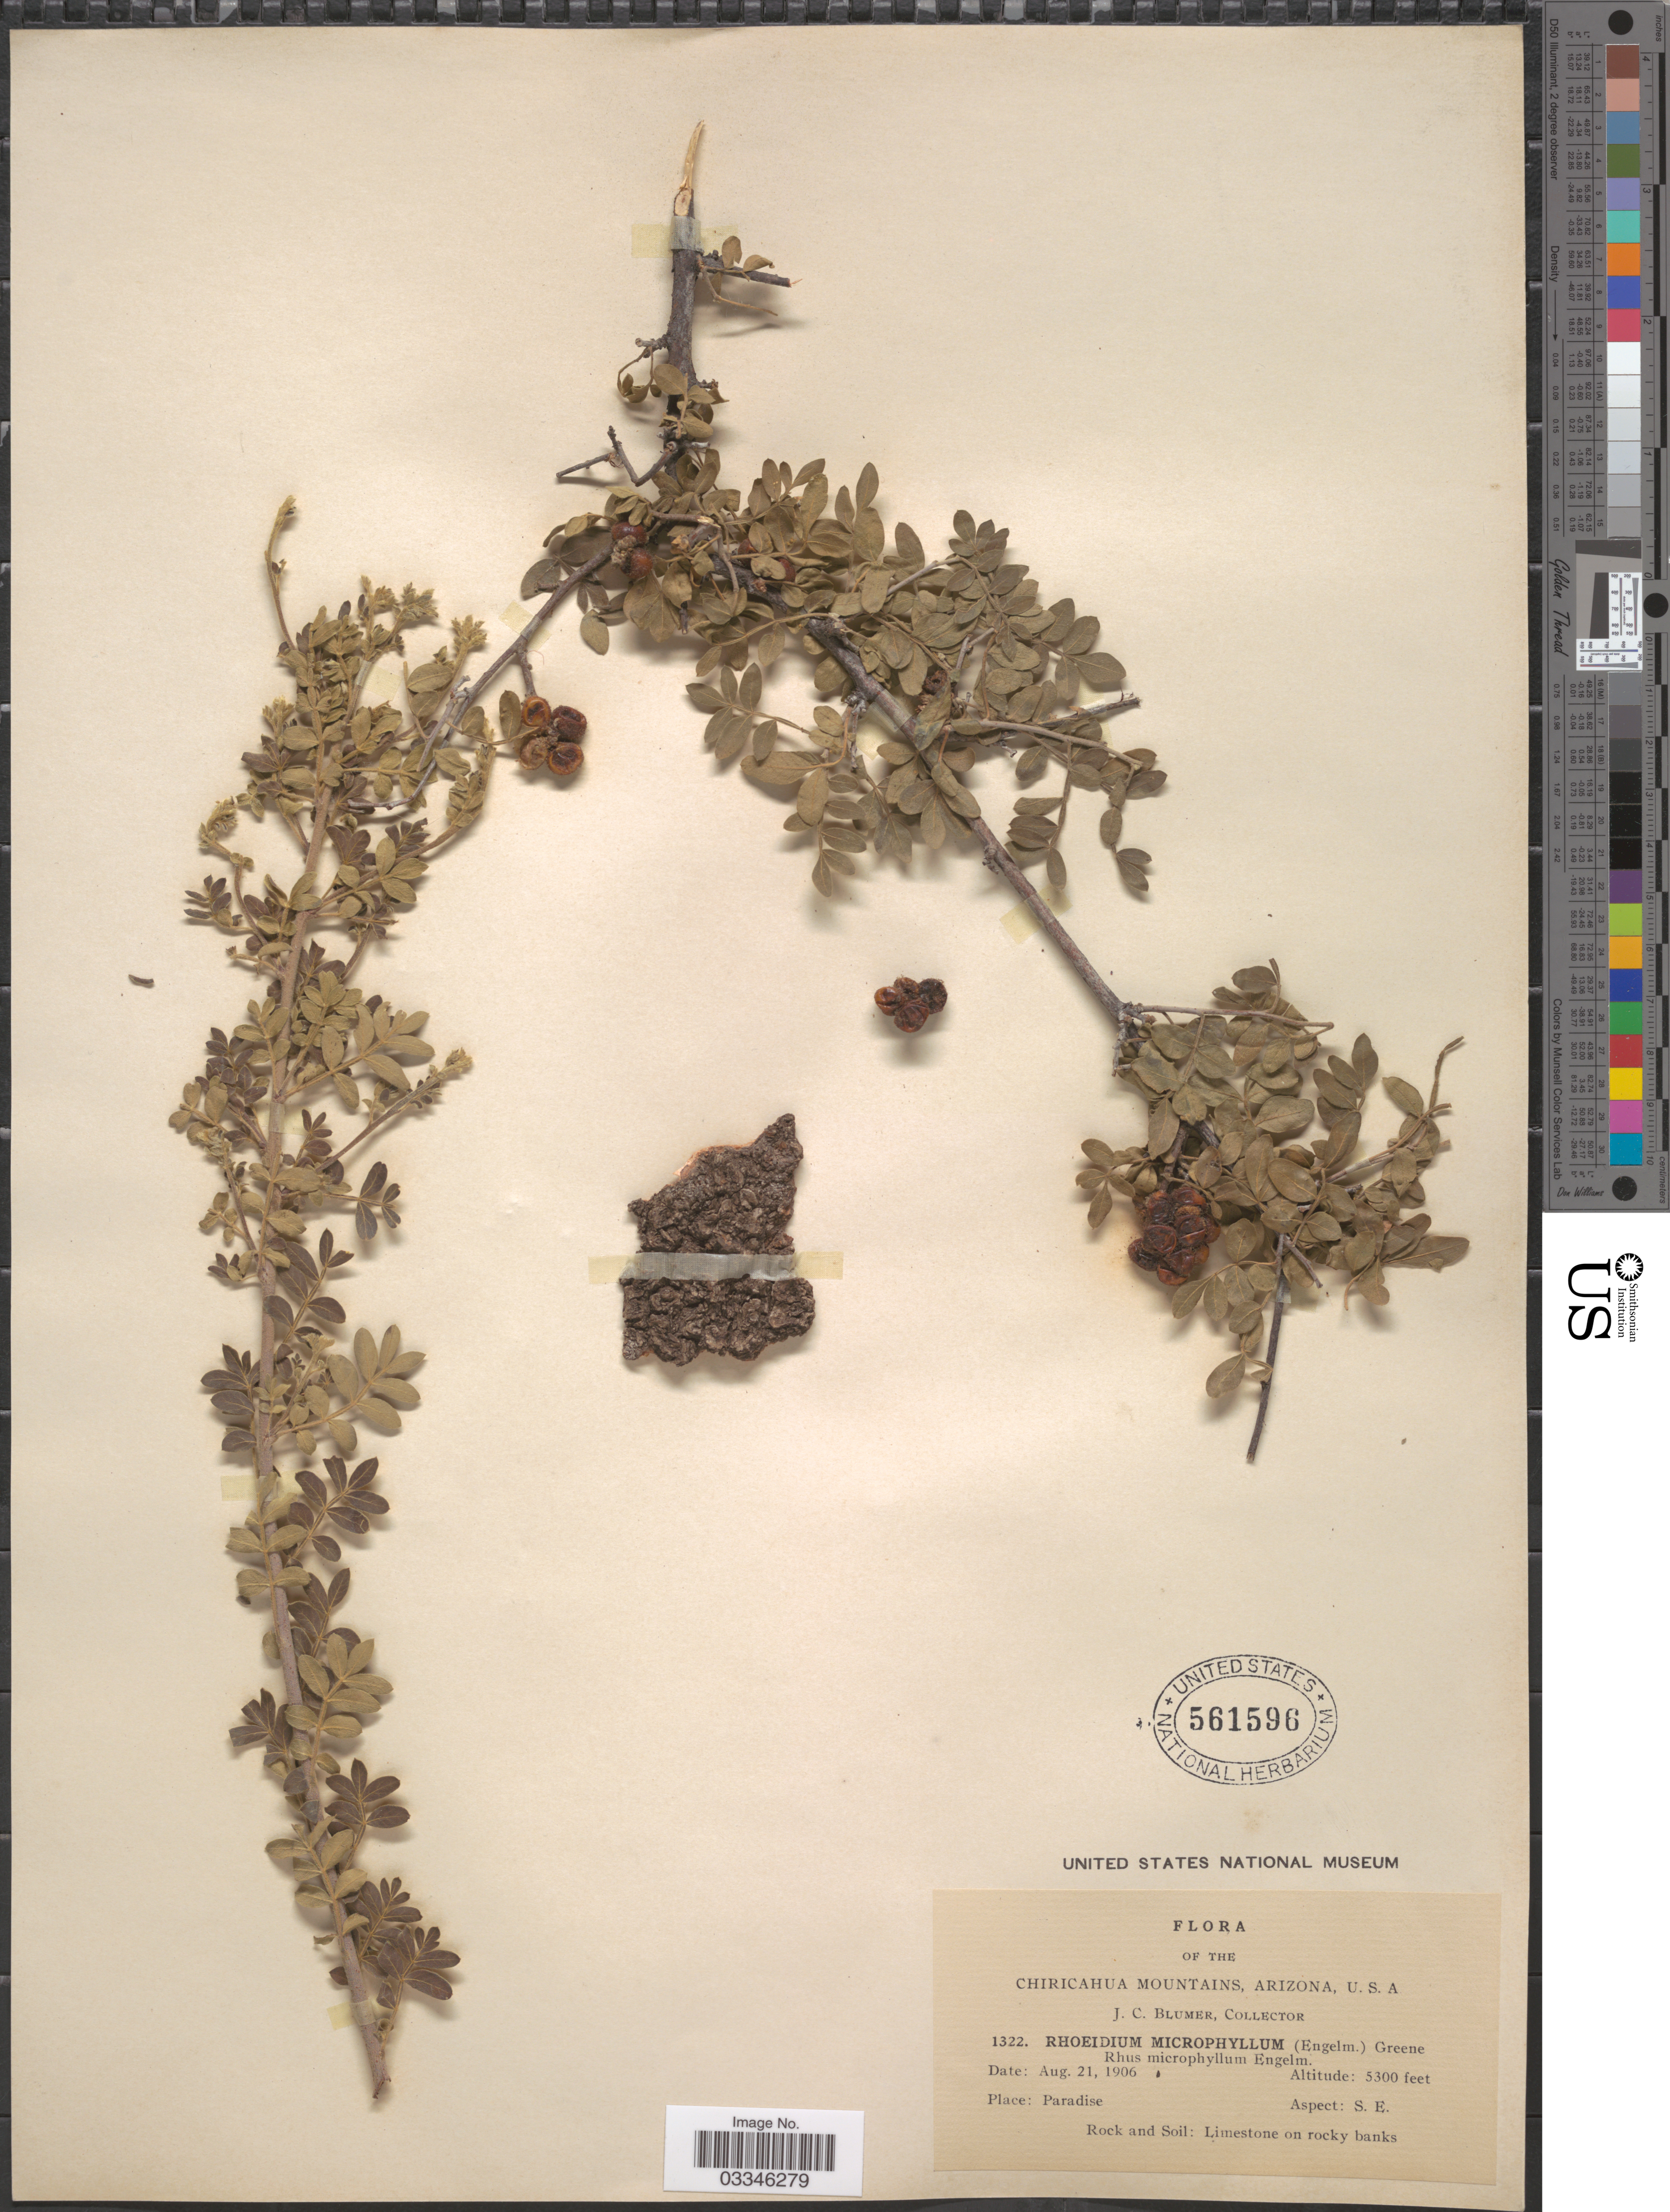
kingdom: Plantae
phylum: Tracheophyta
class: Magnoliopsida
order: Sapindales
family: Anacardiaceae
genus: Rhus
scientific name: Rhus microphylla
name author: Engelm.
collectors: J. C. Blumer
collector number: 1322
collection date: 1906-08-21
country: United States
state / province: Arizona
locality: The Chiricahua Mountains. Paradise. Aspect: S.E.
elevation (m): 1615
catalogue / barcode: US 561596